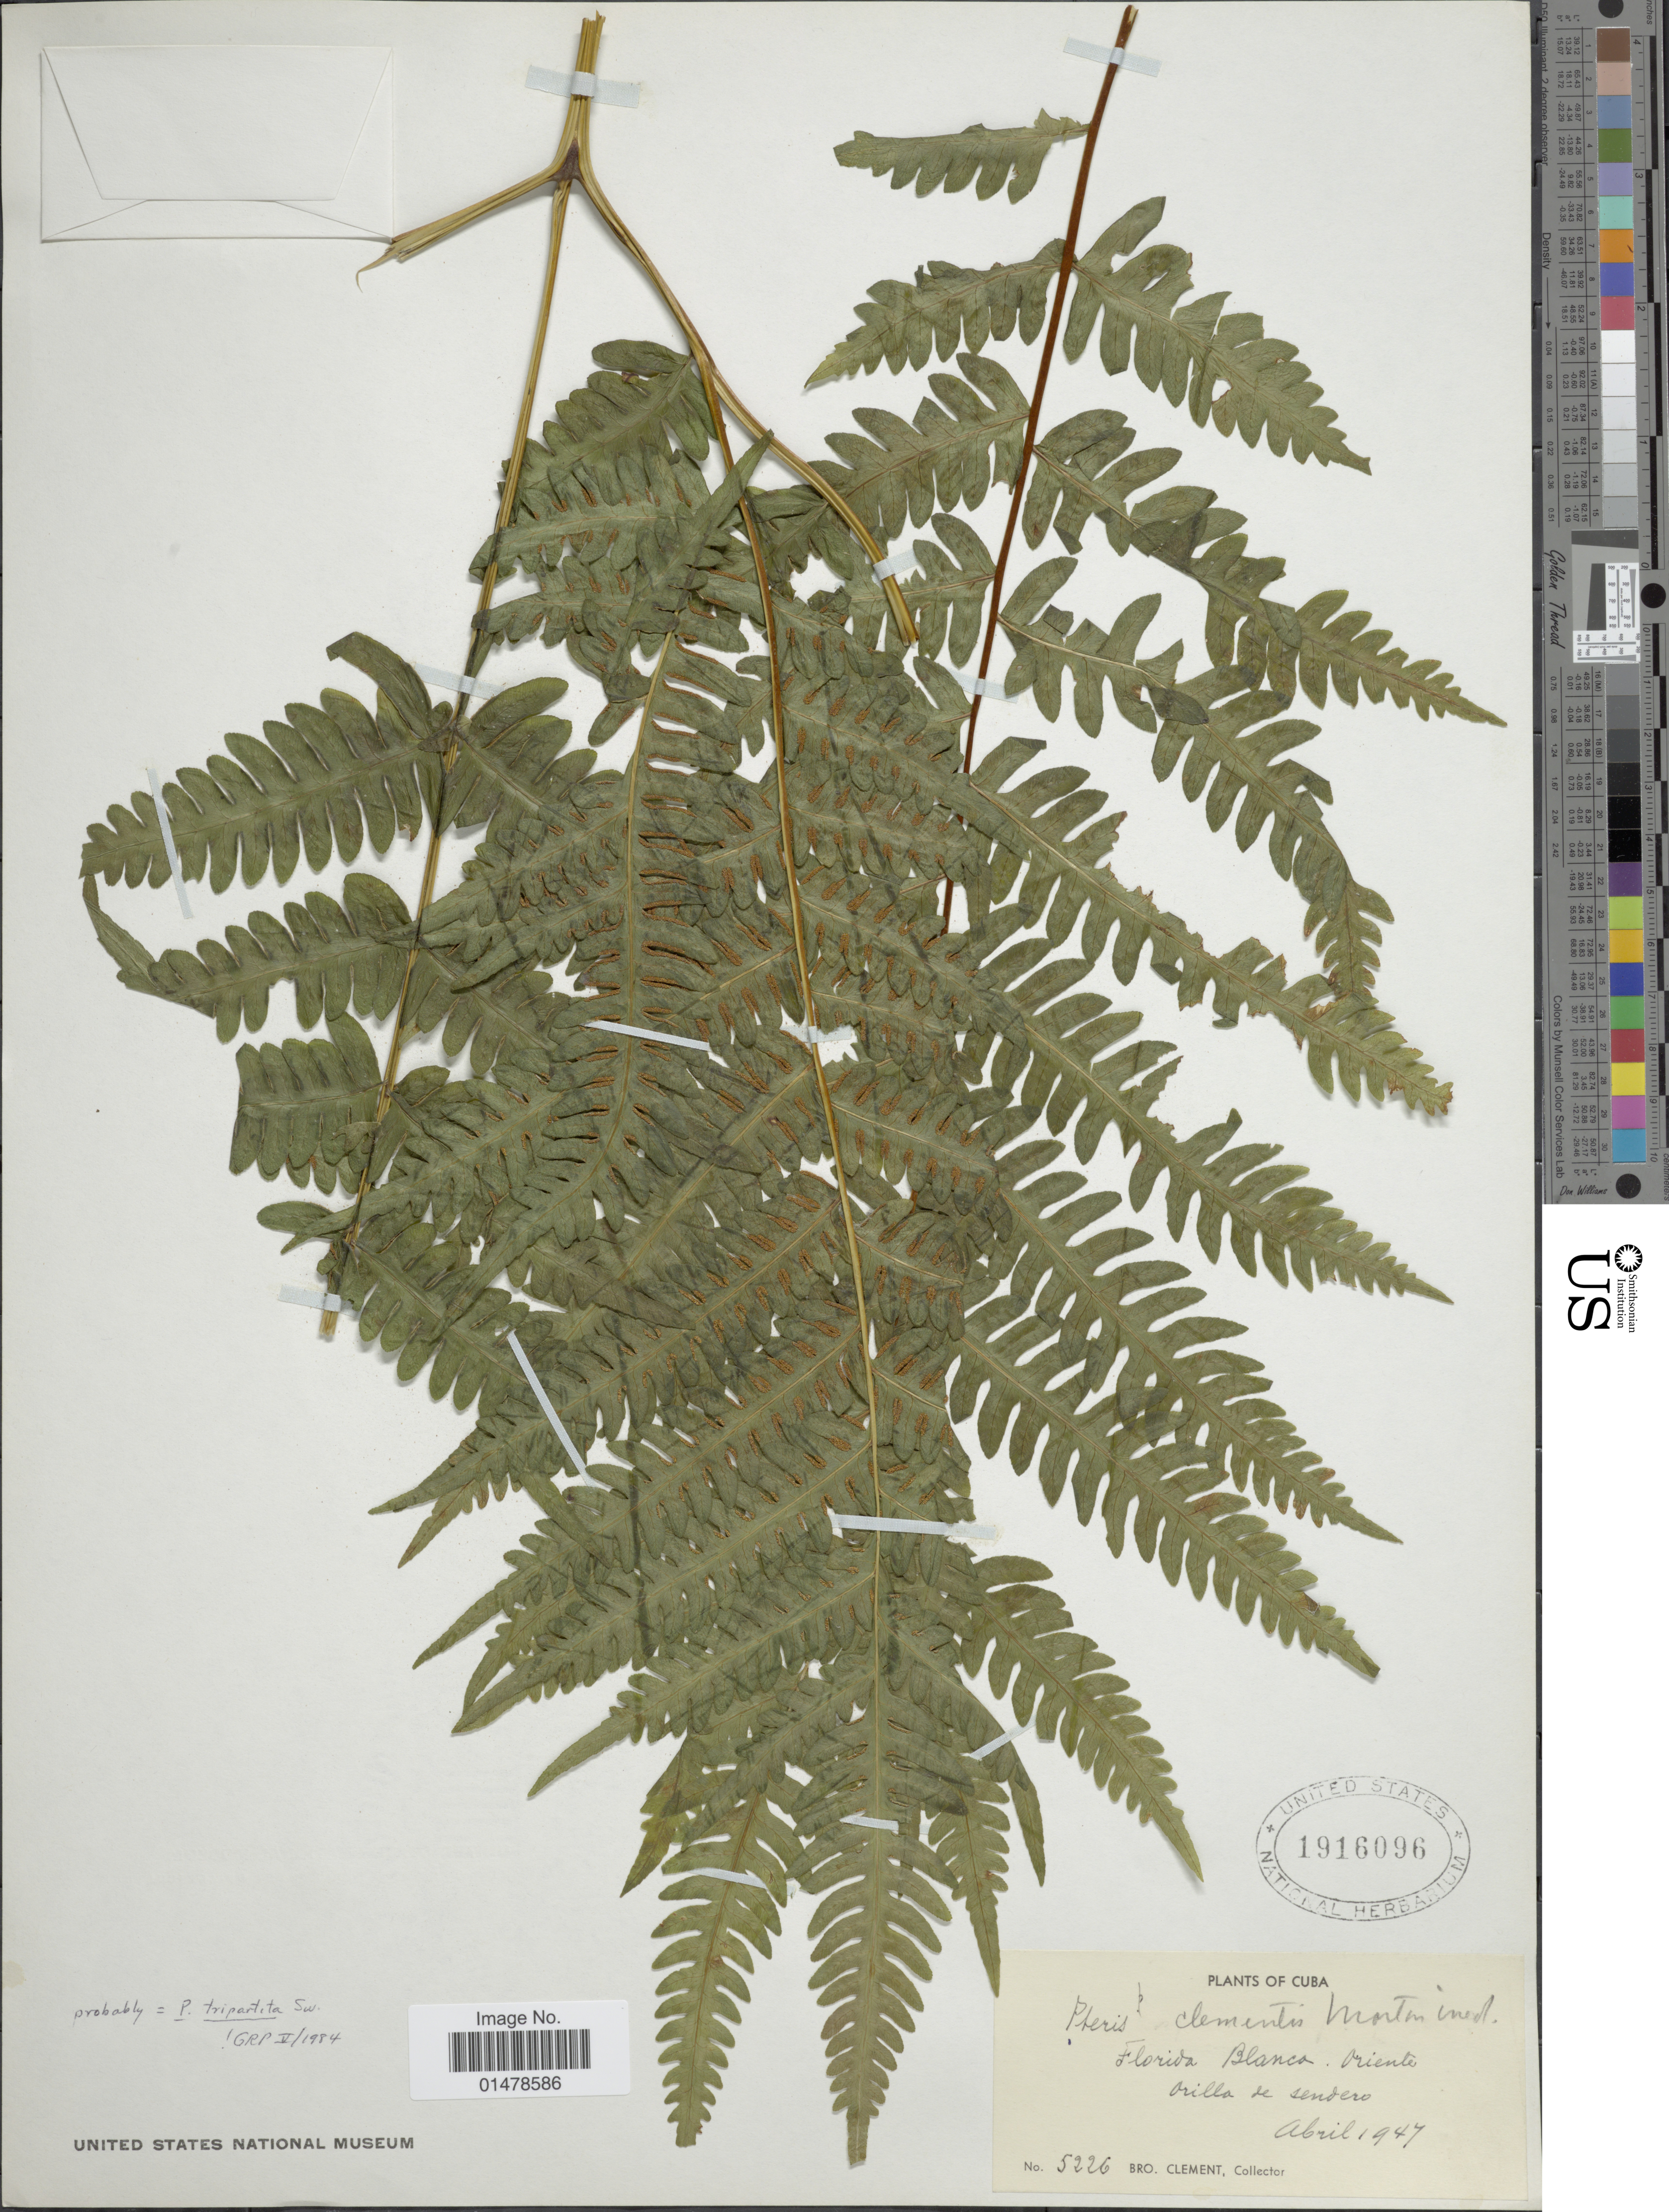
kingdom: Plantae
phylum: Tracheophyta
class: Polypodiopsida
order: Polypodiales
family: Pteridaceae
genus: Pteris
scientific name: Pteris clementis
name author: Morton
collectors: B. Clement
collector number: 5226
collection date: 1947-04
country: Cuba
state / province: Oriente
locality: Florida Blanca, Orilla de sendero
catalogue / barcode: US 1916096